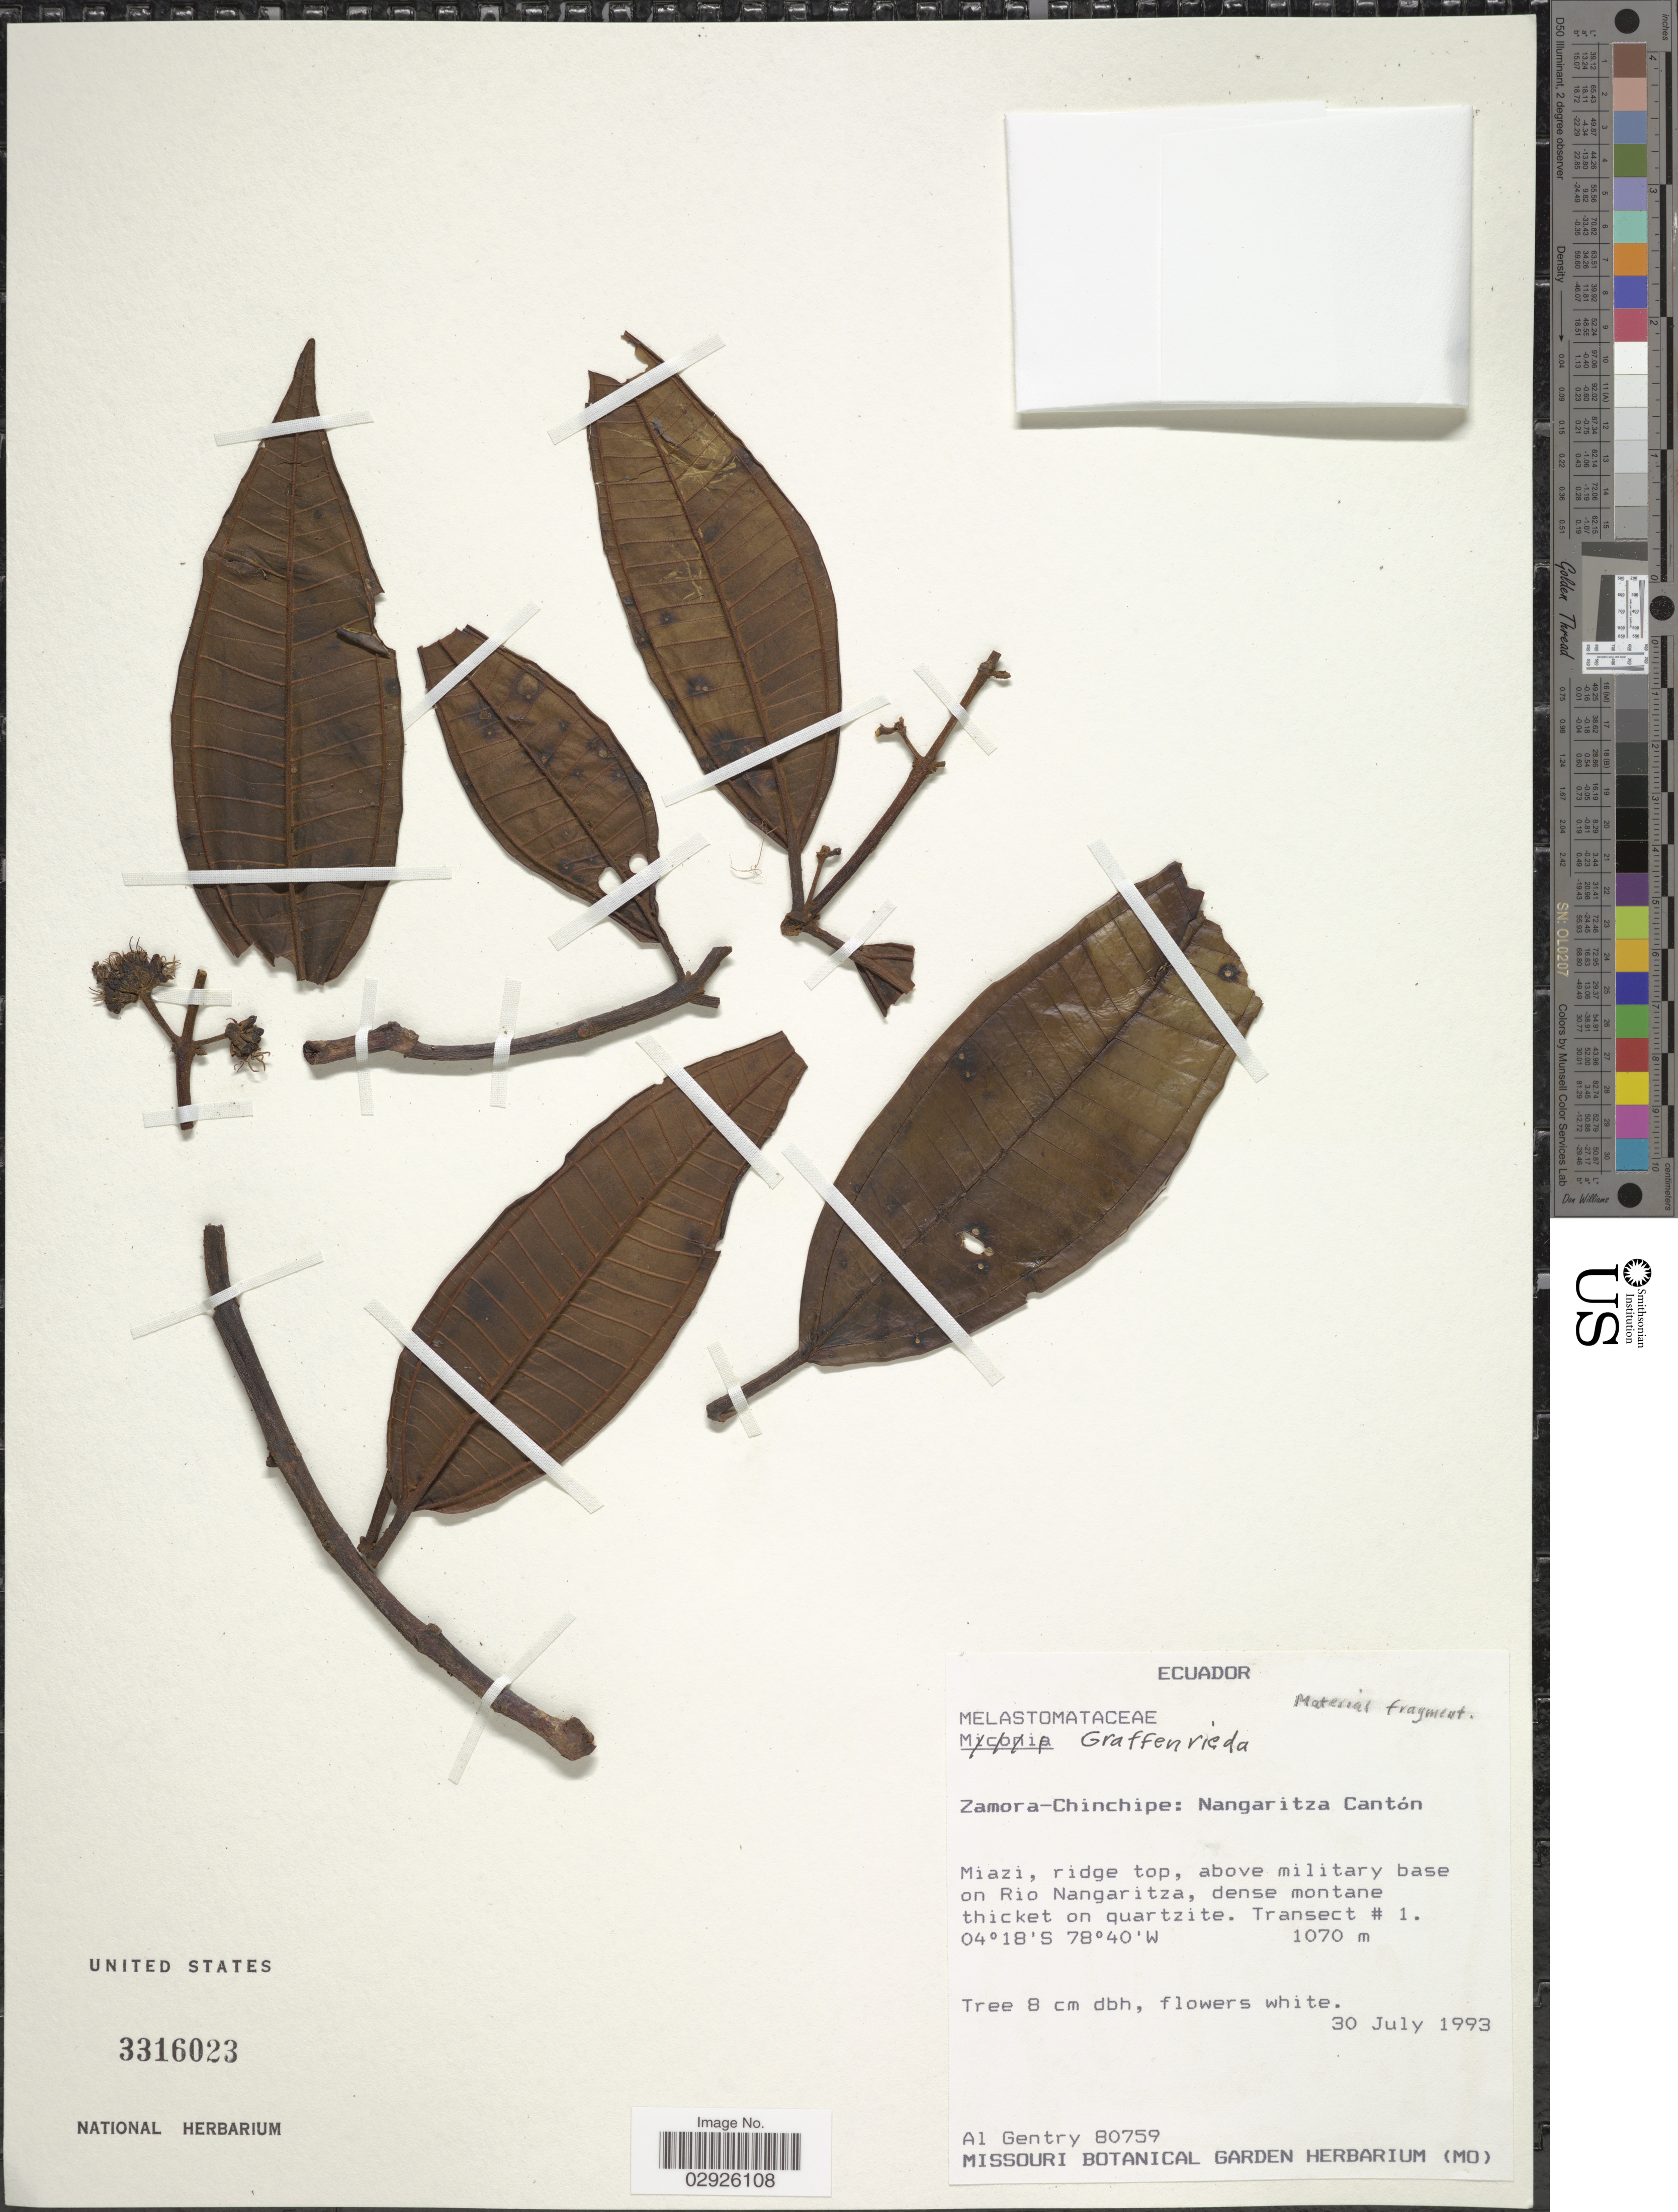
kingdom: Plantae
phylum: Tracheophyta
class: Magnoliopsida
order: Myrtales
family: Melastomataceae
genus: Graffenrieda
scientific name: Graffenrieda trichanthera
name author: Gleason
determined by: Murillo, J. S.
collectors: A. H. Gentry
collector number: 80759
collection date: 1993-07-30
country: Ecuador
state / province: Zamora-Chinchipe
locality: Nangaritza Cantón. Miazi, ridge top, above military base on Rio Nangaritza. Transect # 1.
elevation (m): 1070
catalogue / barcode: US 3316023